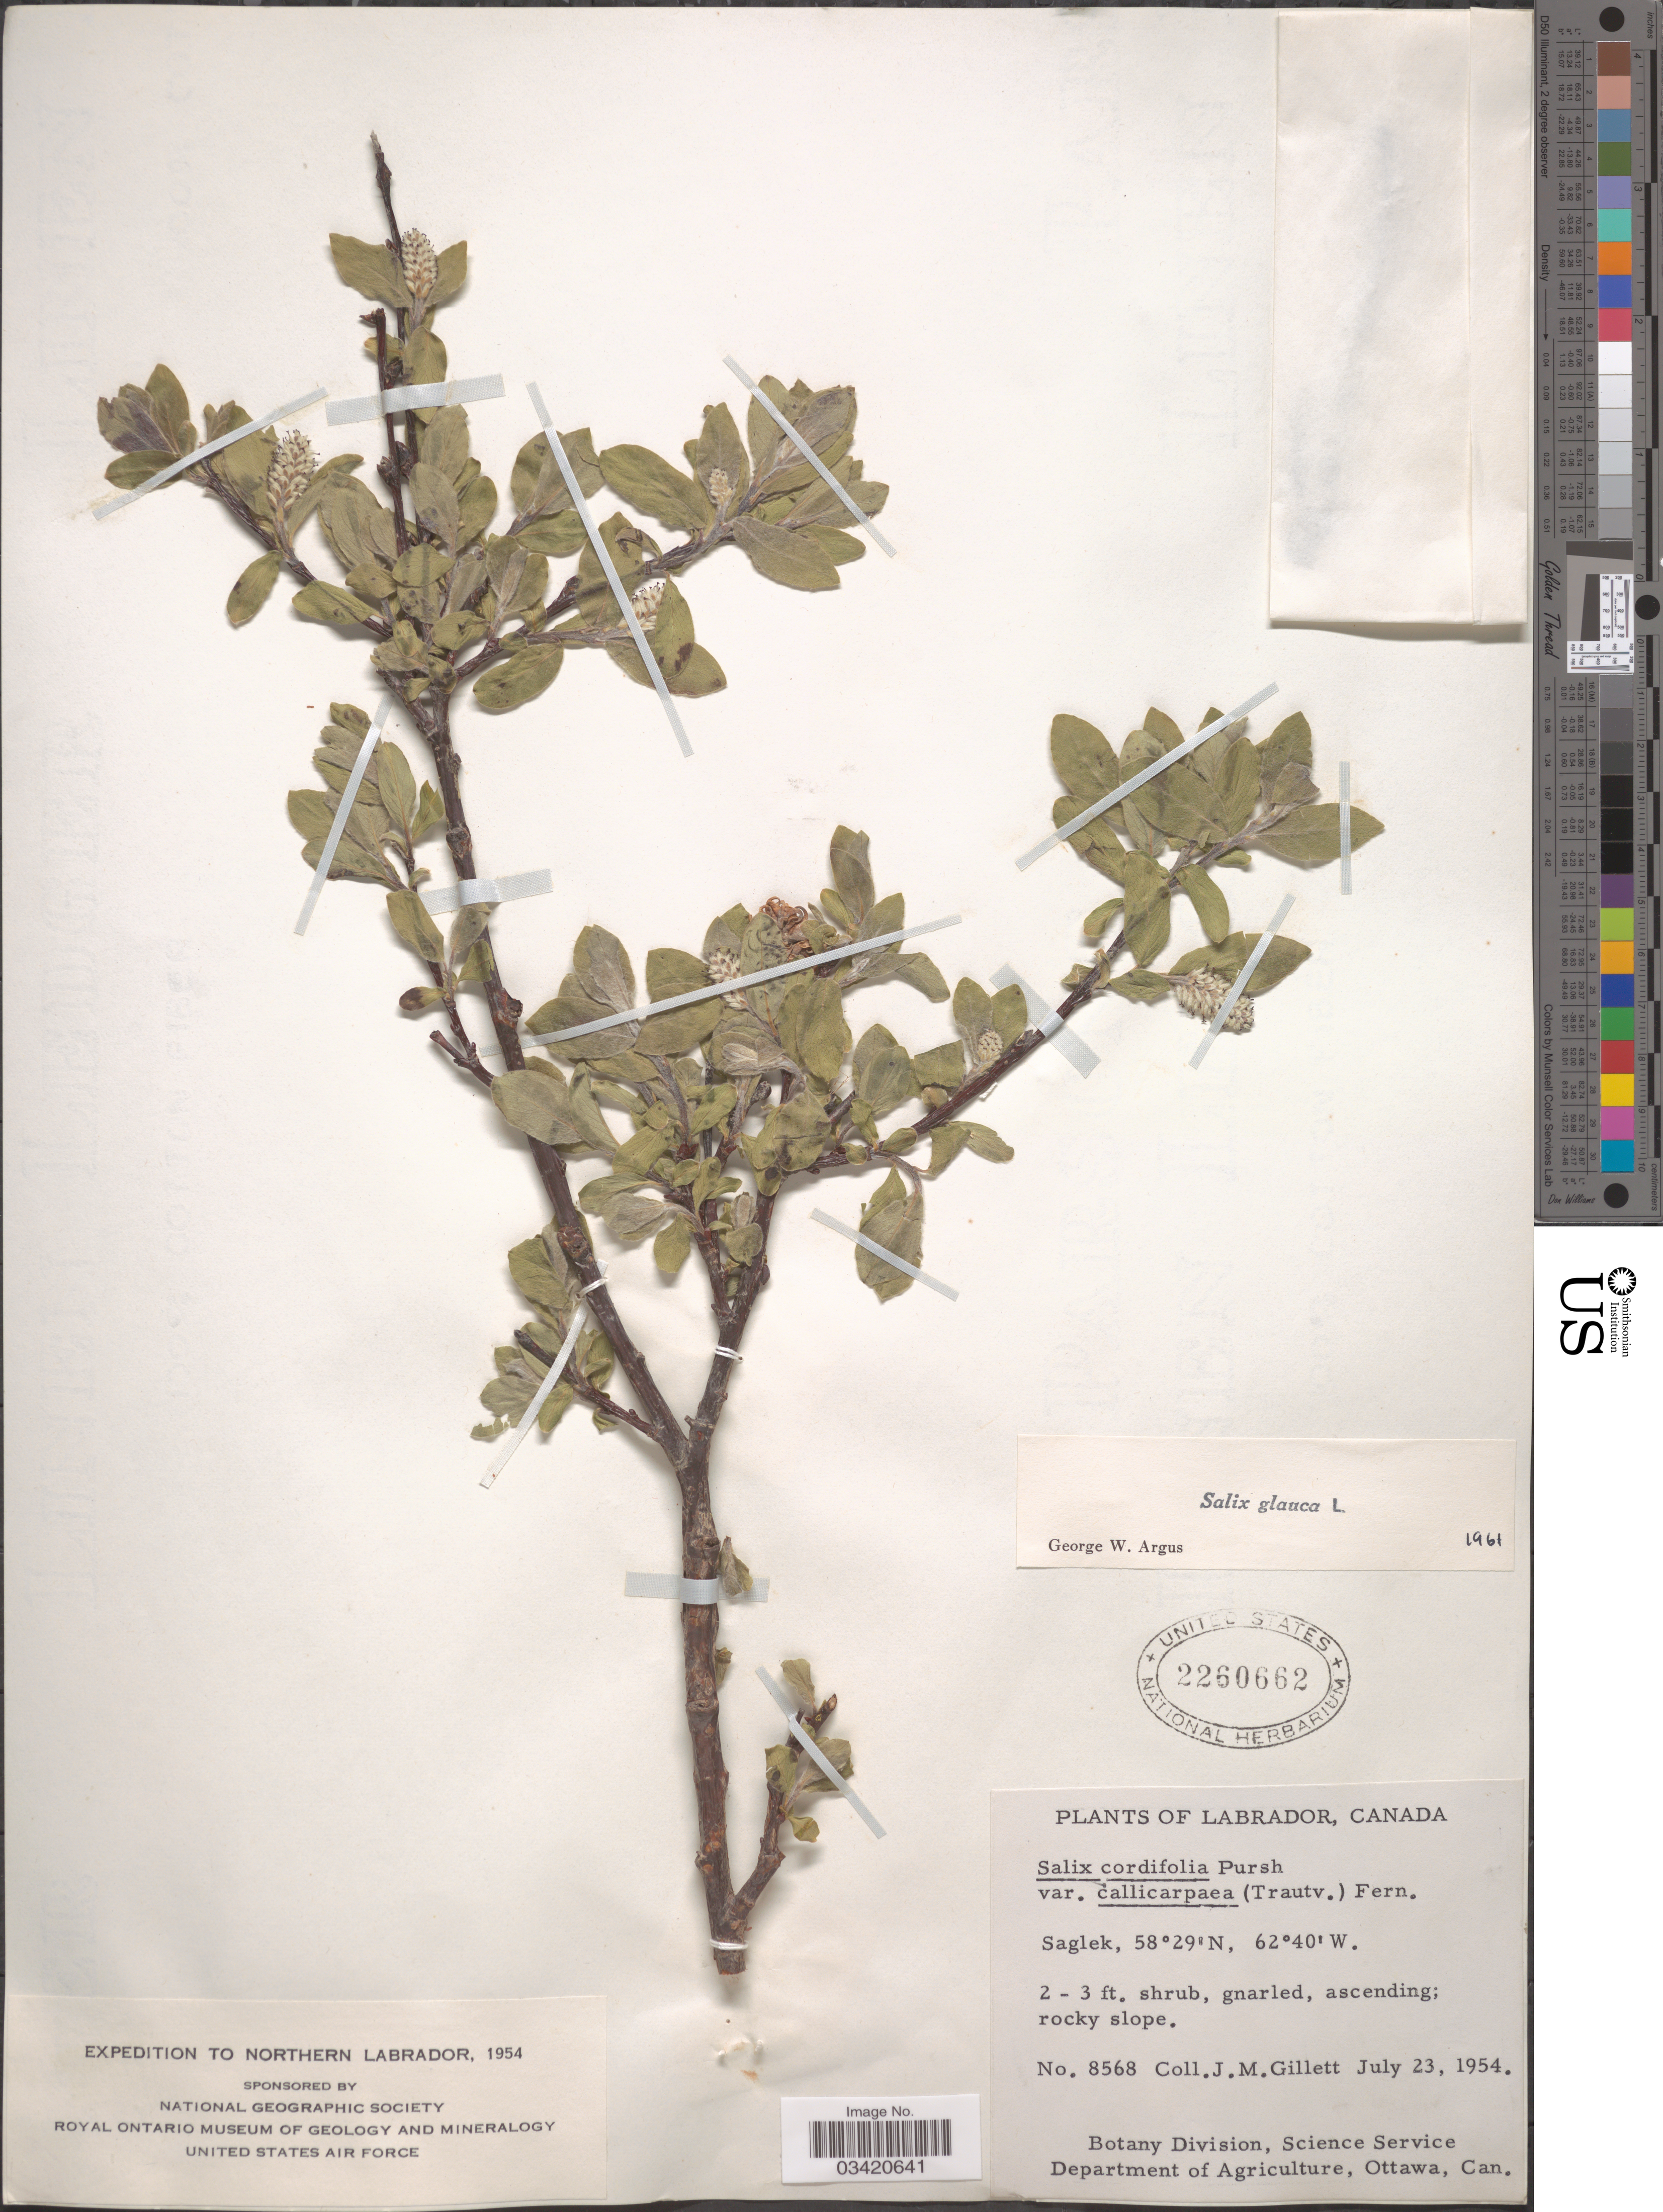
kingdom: Plantae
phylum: Tracheophyta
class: Magnoliopsida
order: Malpighiales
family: Salicaceae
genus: Salix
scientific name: Salix glauca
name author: L.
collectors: J. M. Gillett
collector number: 8568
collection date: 1954-07-23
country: Canada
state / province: Newfoundland and Labrador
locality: Northern Labrador. Labrador. Saglek.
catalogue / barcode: US 2260662